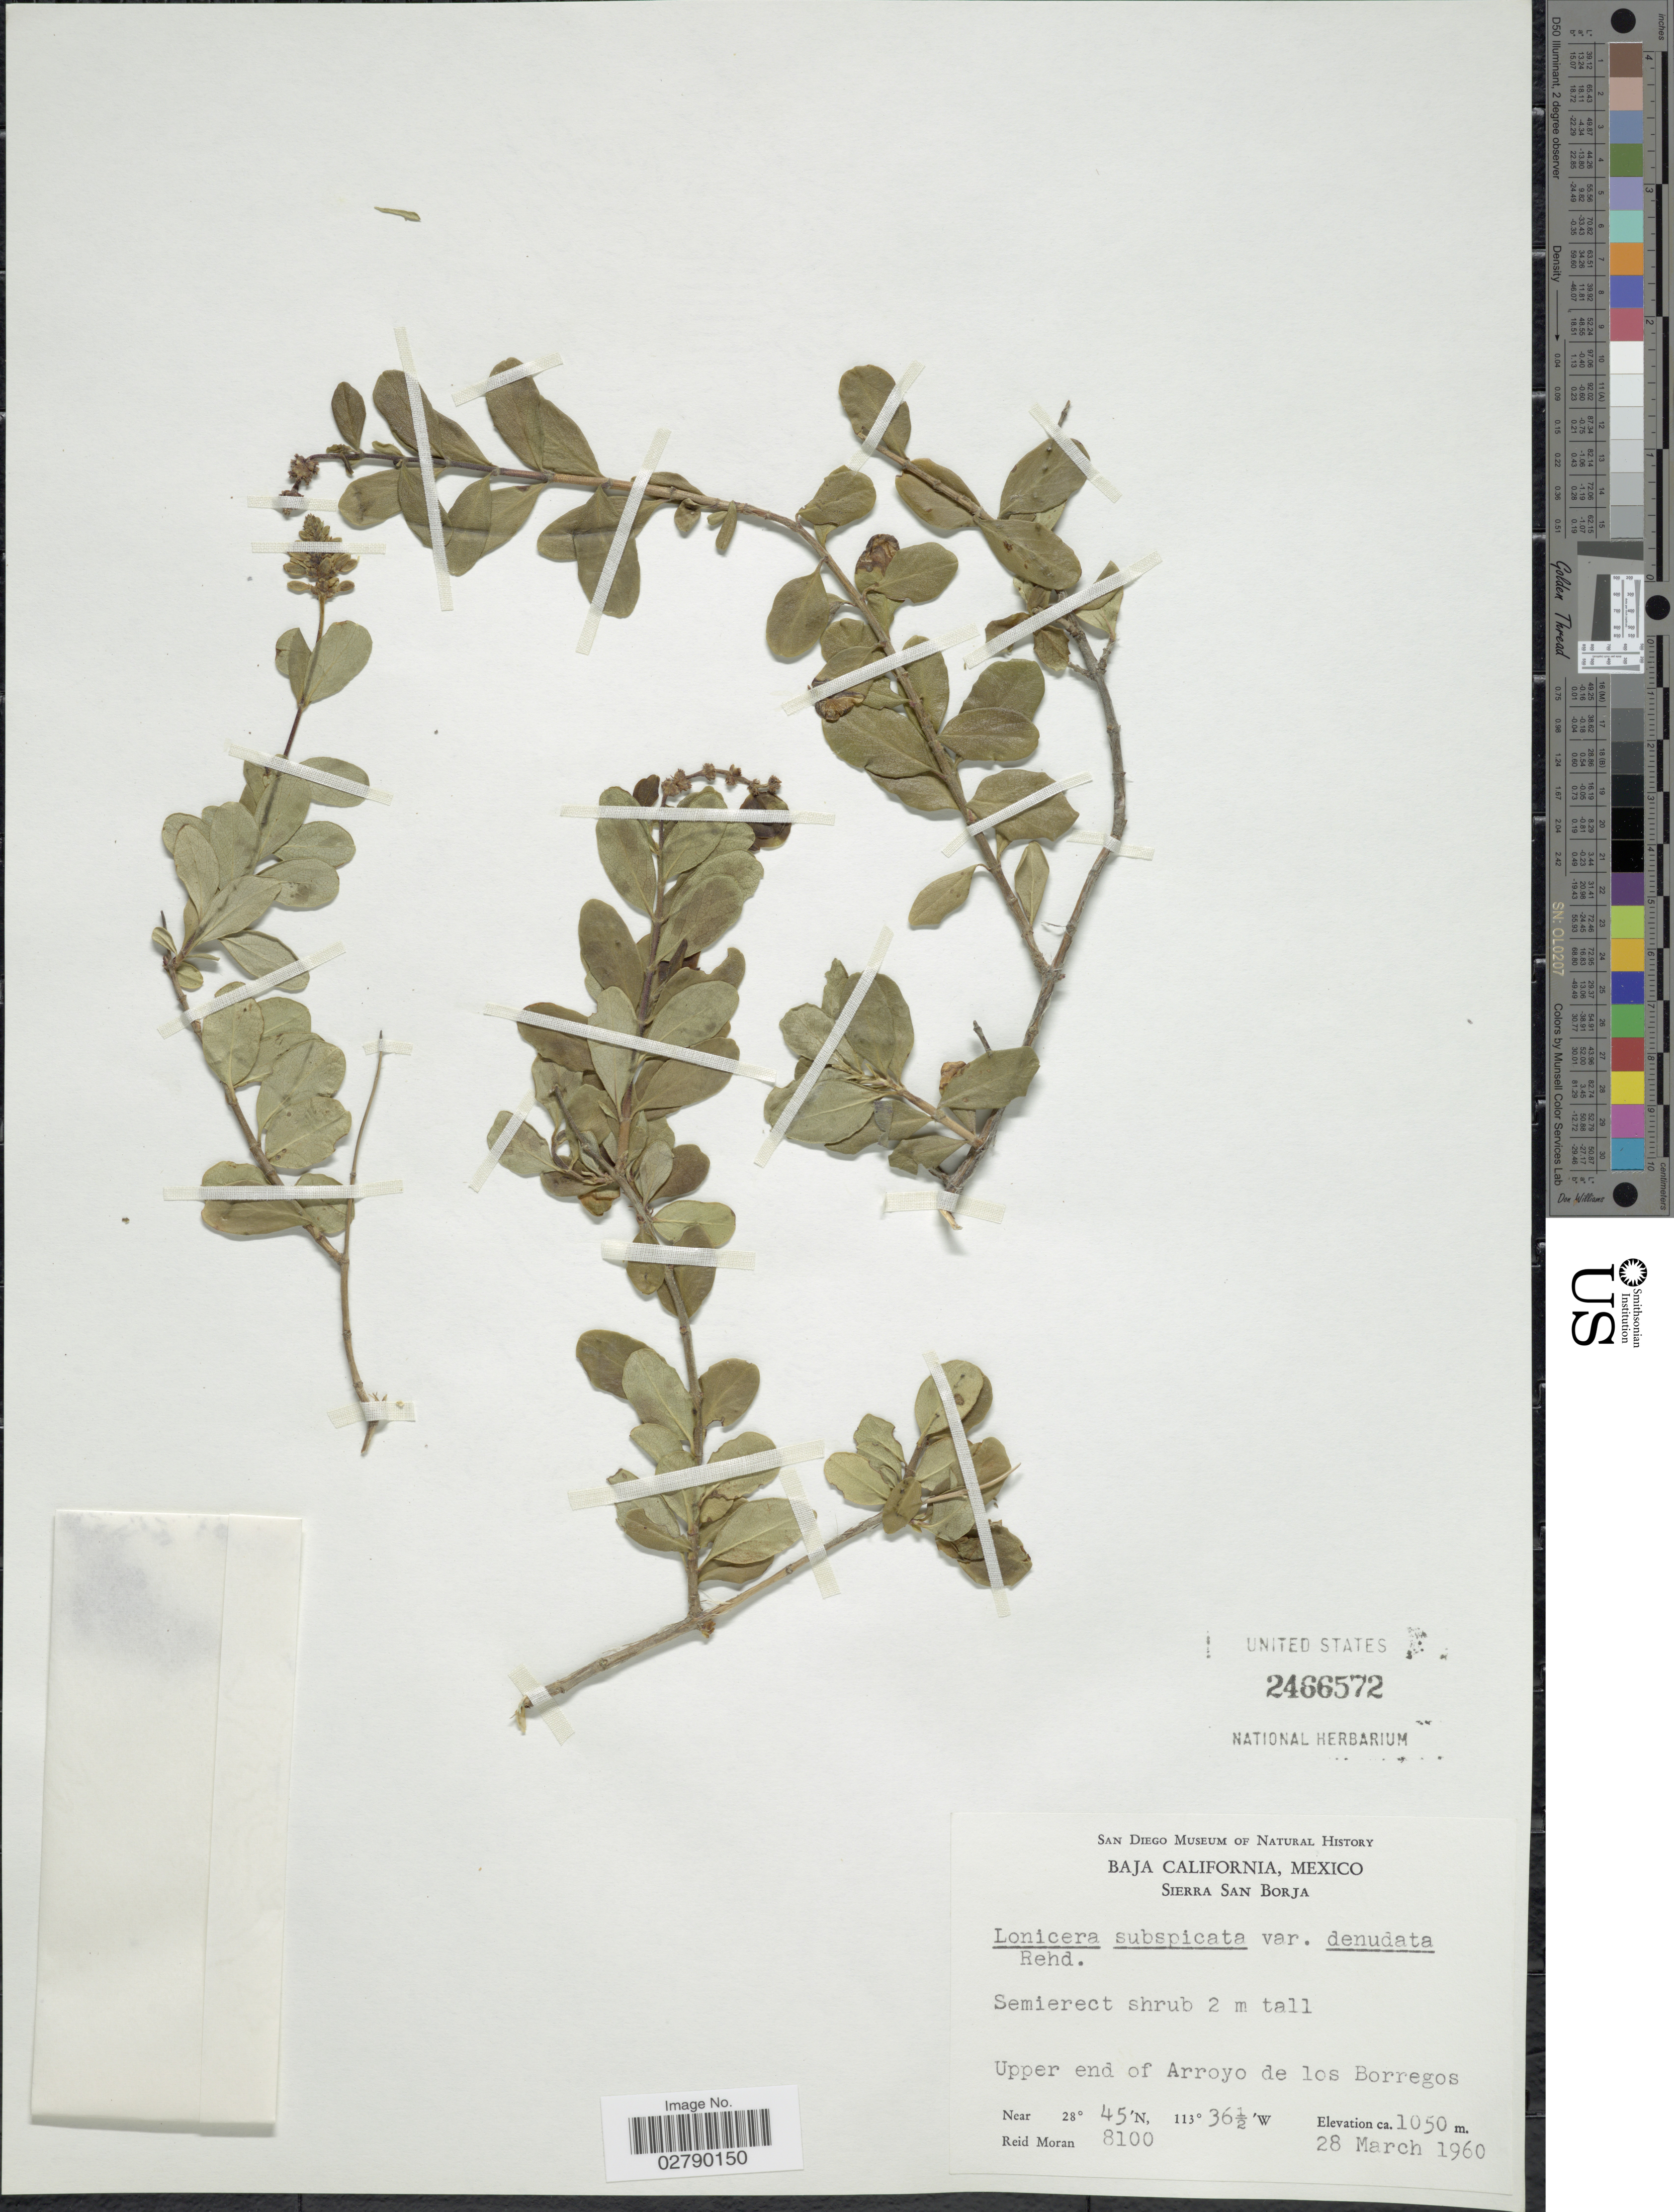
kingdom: Plantae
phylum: Tracheophyta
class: Magnoliopsida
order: Dipsacales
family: Caprifoliaceae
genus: Lonicera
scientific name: Lonicera subspicata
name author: Hook. & Arn.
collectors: R. V. Moran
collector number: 8100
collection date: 1960-03-28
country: Mexico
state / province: Baja California Norte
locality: Sierra San Borja. Upper end of Arroyo de los Borregos.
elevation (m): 1050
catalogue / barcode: US 2466572